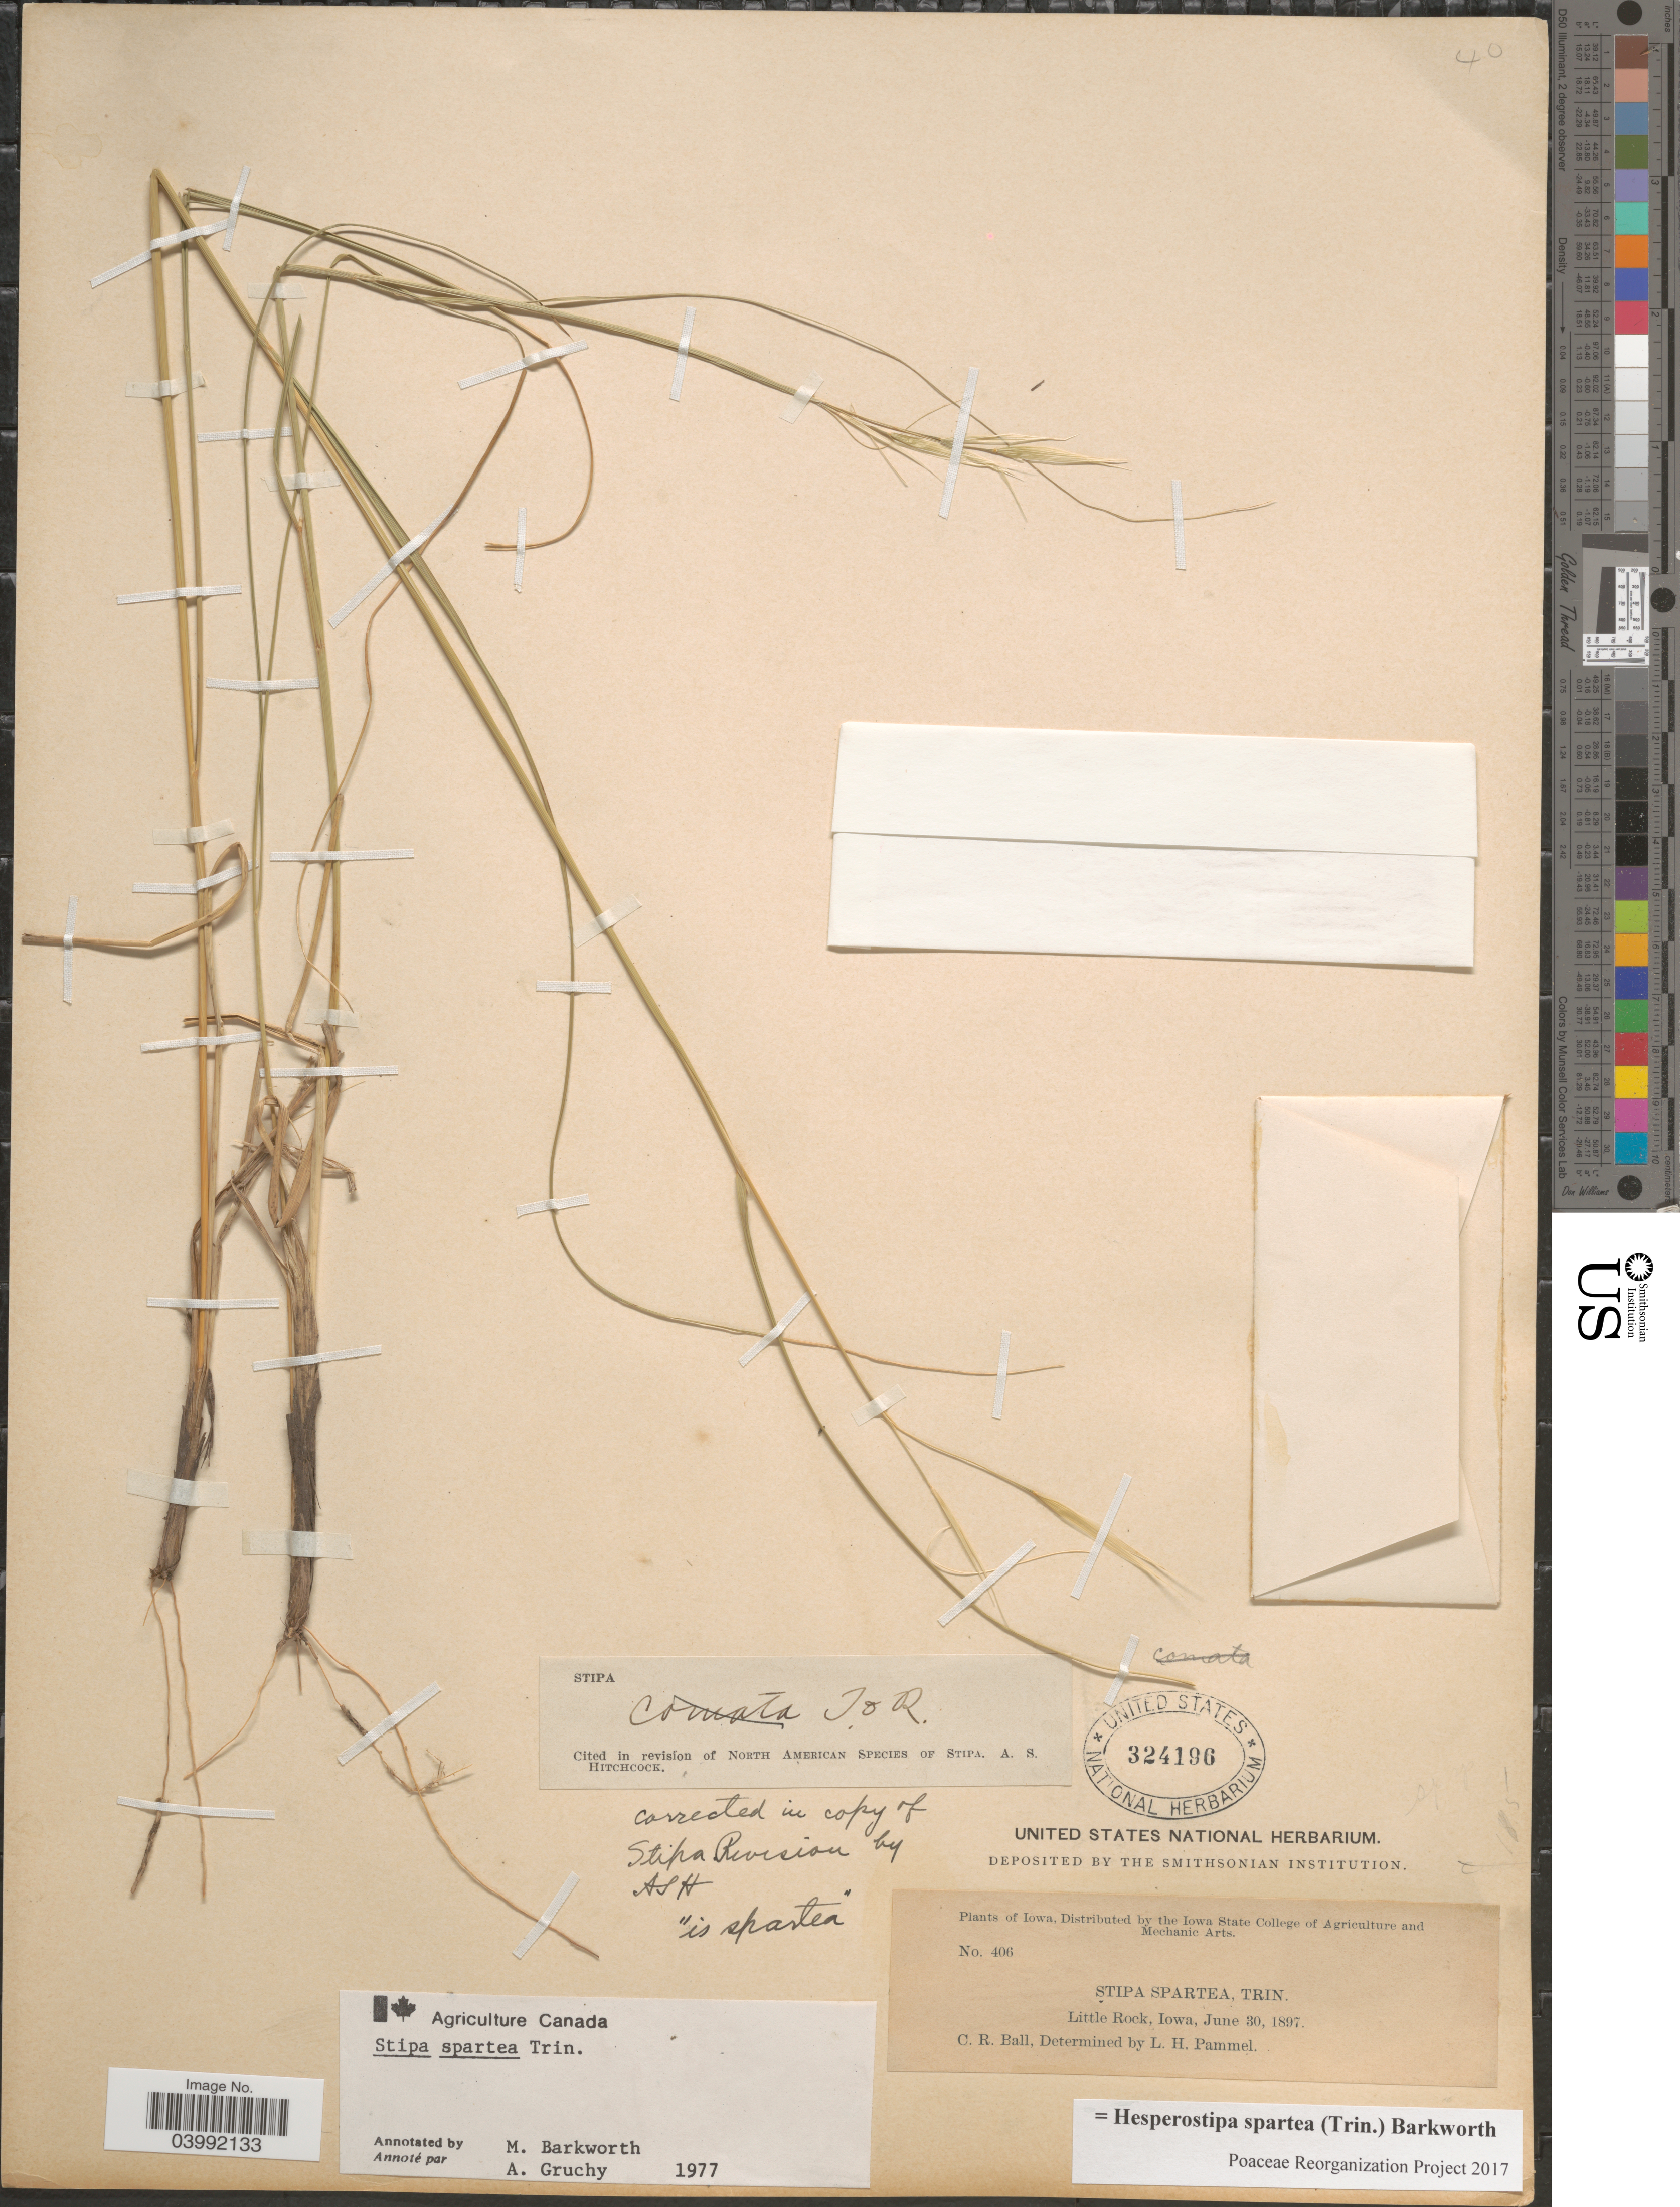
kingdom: Plantae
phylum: Tracheophyta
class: Liliopsida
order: Poales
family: Poaceae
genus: Hesperostipa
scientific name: Hesperostipa spartea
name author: (Trin.) Barkworth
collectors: C. R. Ball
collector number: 406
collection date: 1897-06-30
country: United States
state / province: Iowa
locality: Little Rock.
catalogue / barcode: US 324196